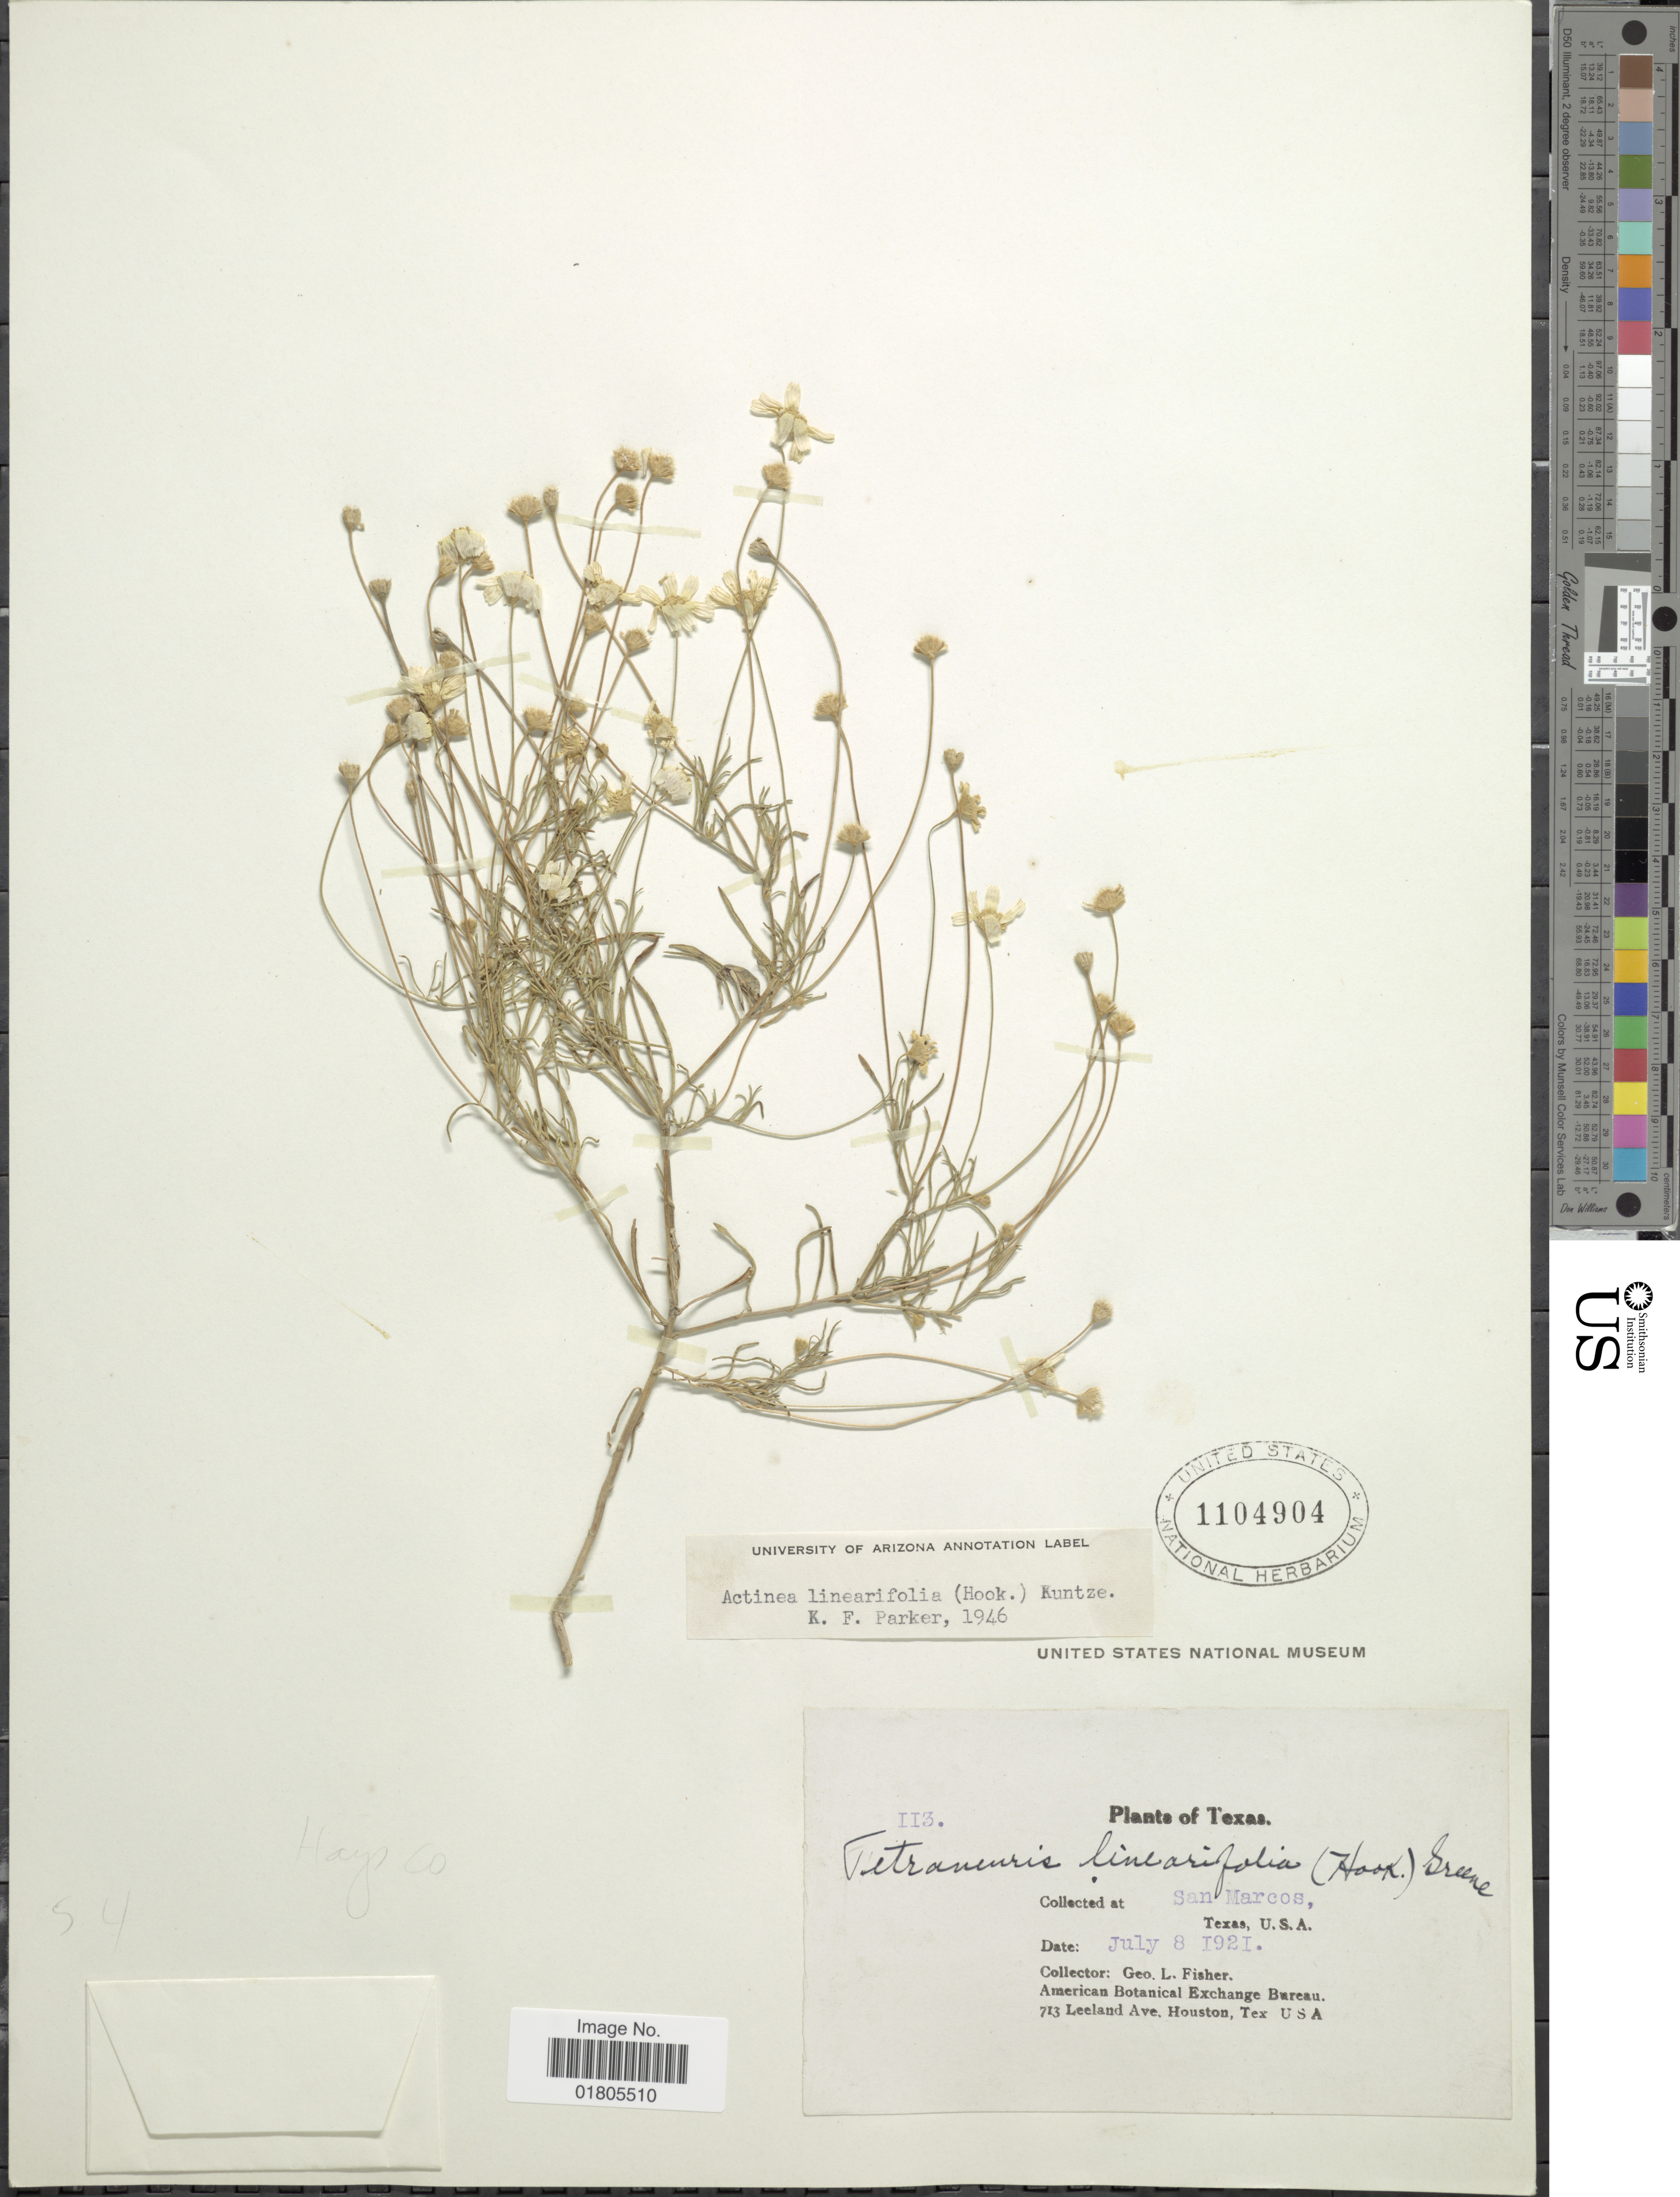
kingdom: Plantae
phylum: Tracheophyta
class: Magnoliopsida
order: Asterales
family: Asteraceae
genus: Actinea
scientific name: Actinea linearifolia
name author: (Hook.) Kuntze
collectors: G. L. Fisher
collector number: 113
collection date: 1921-07-08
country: United States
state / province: Texas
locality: San Marcos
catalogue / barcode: US 1104904